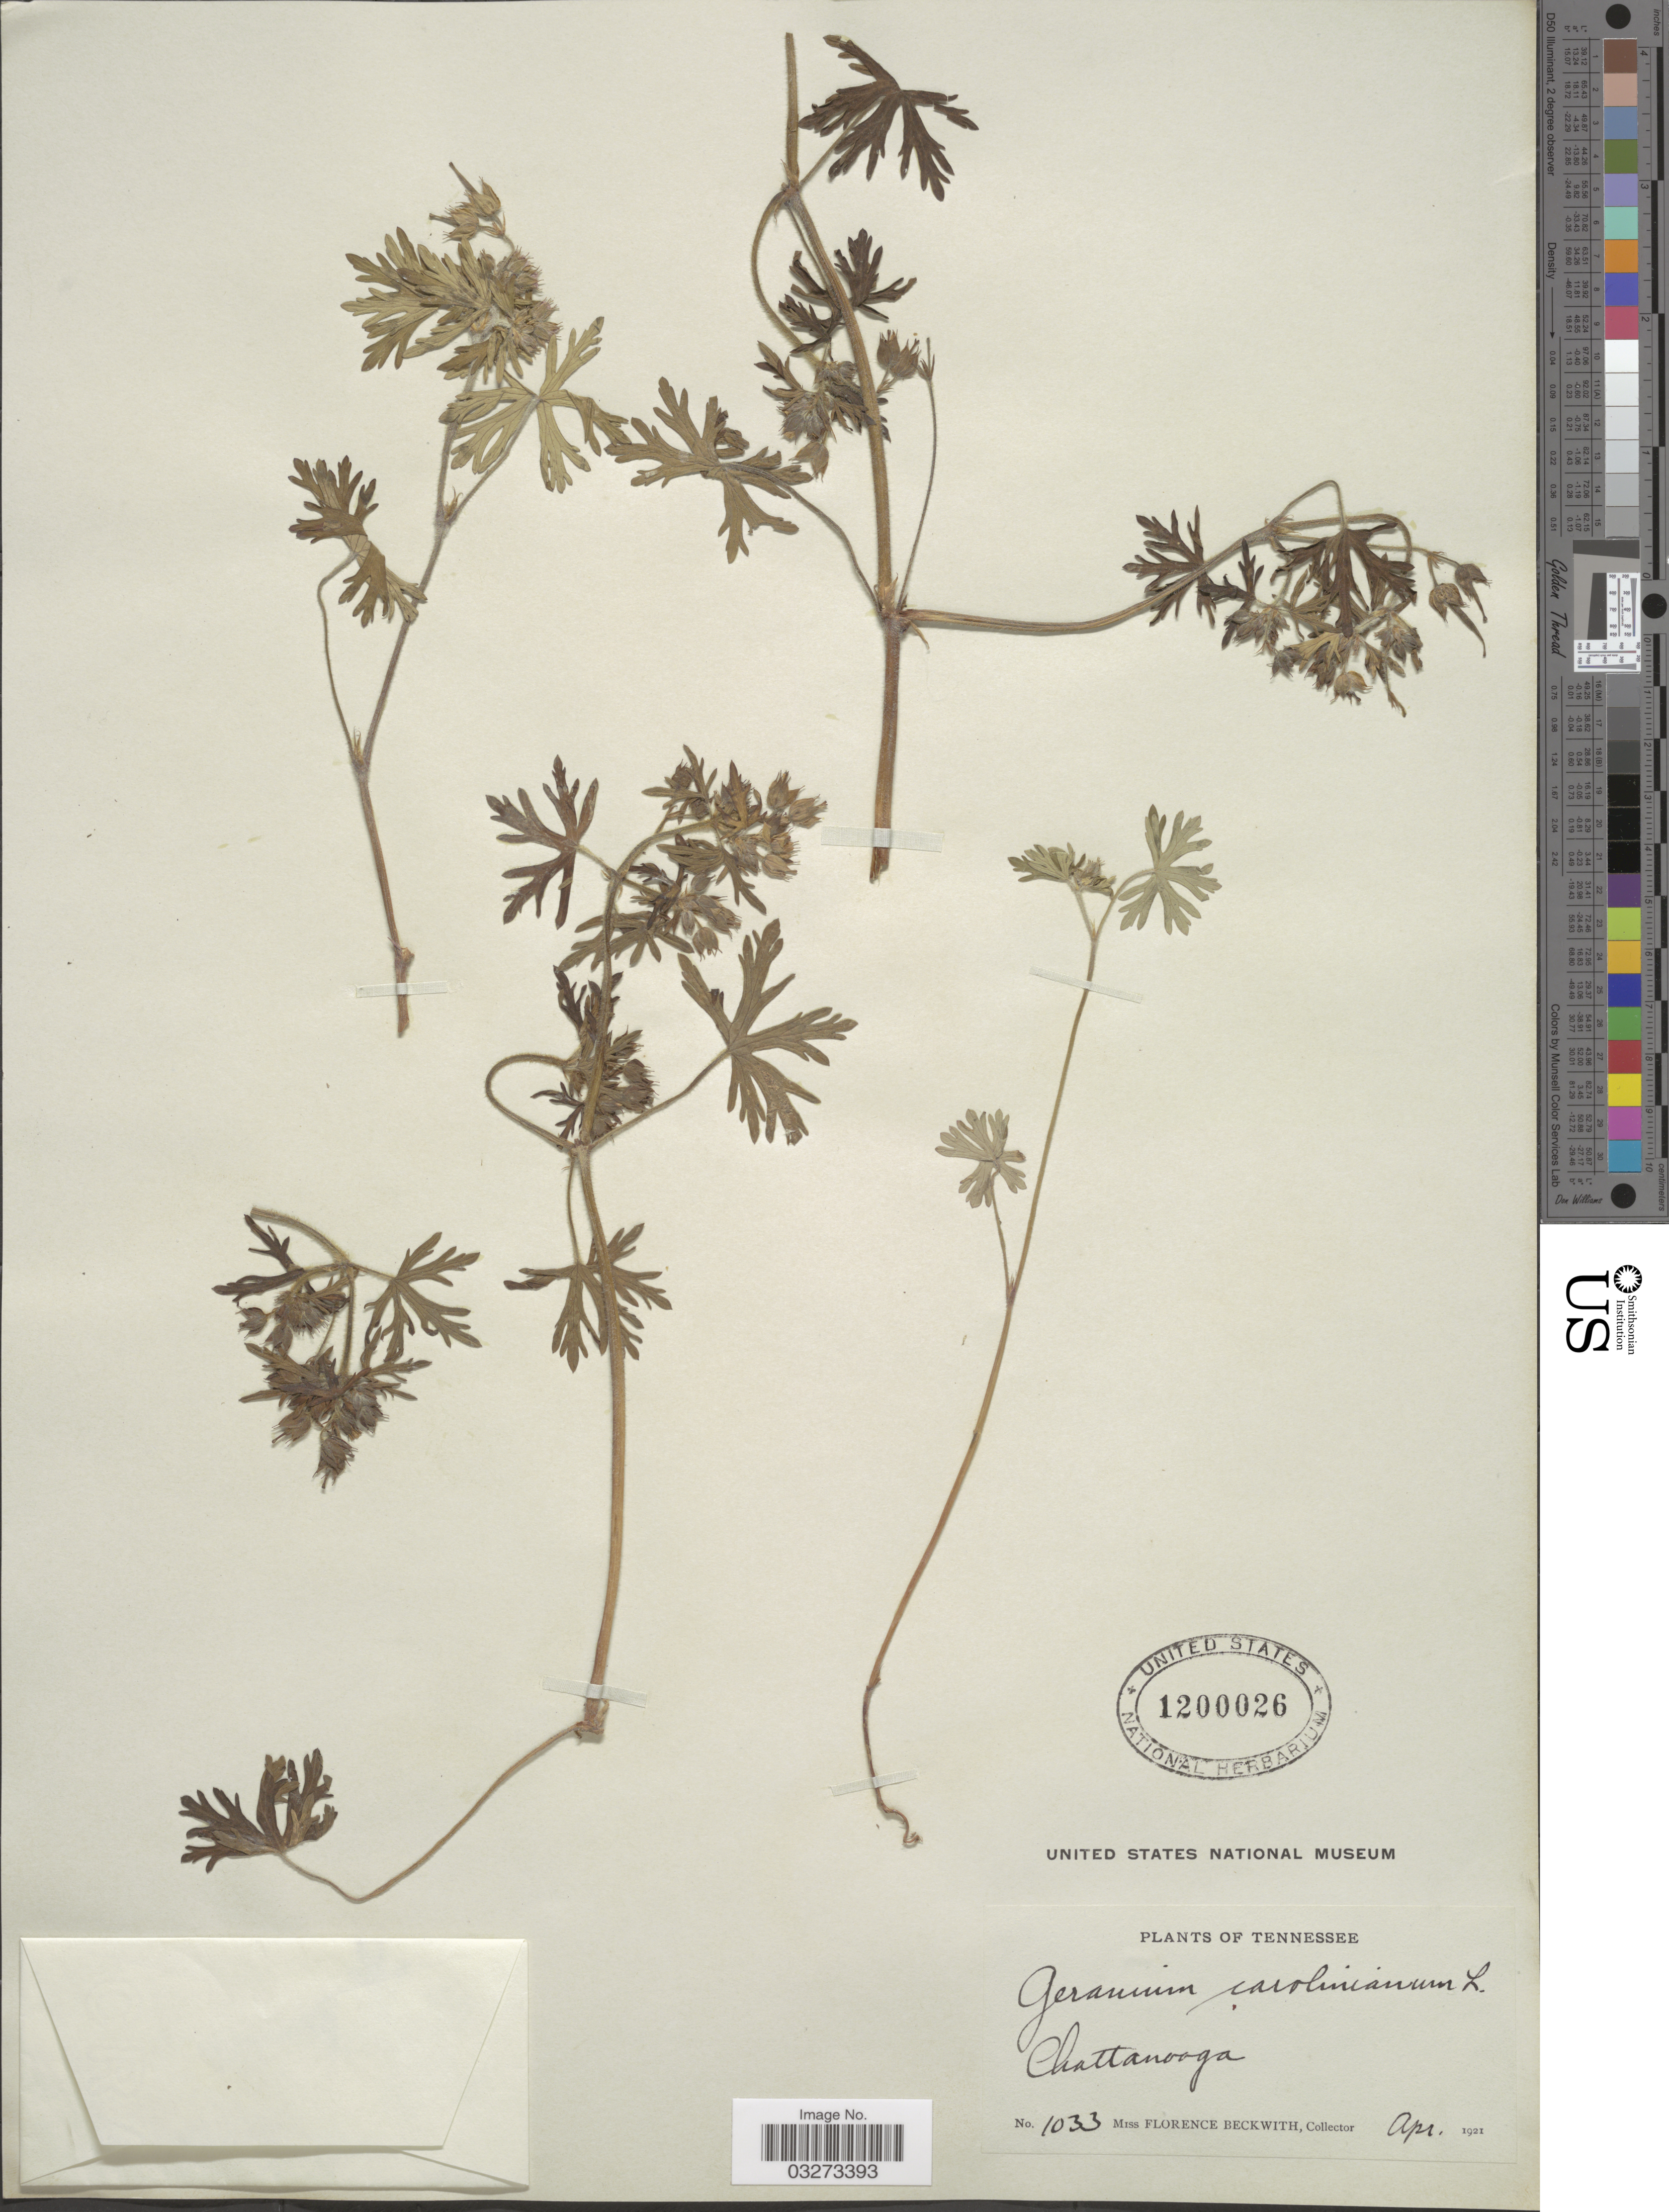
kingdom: Plantae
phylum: Tracheophyta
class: Magnoliopsida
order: Geraniales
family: Geraniaceae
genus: Geranium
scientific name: Geranium carolinianum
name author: L.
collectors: F. Beckwith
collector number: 1033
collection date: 1921-04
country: United States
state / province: Tennessee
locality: Chattanooga.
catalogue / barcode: US 1200026